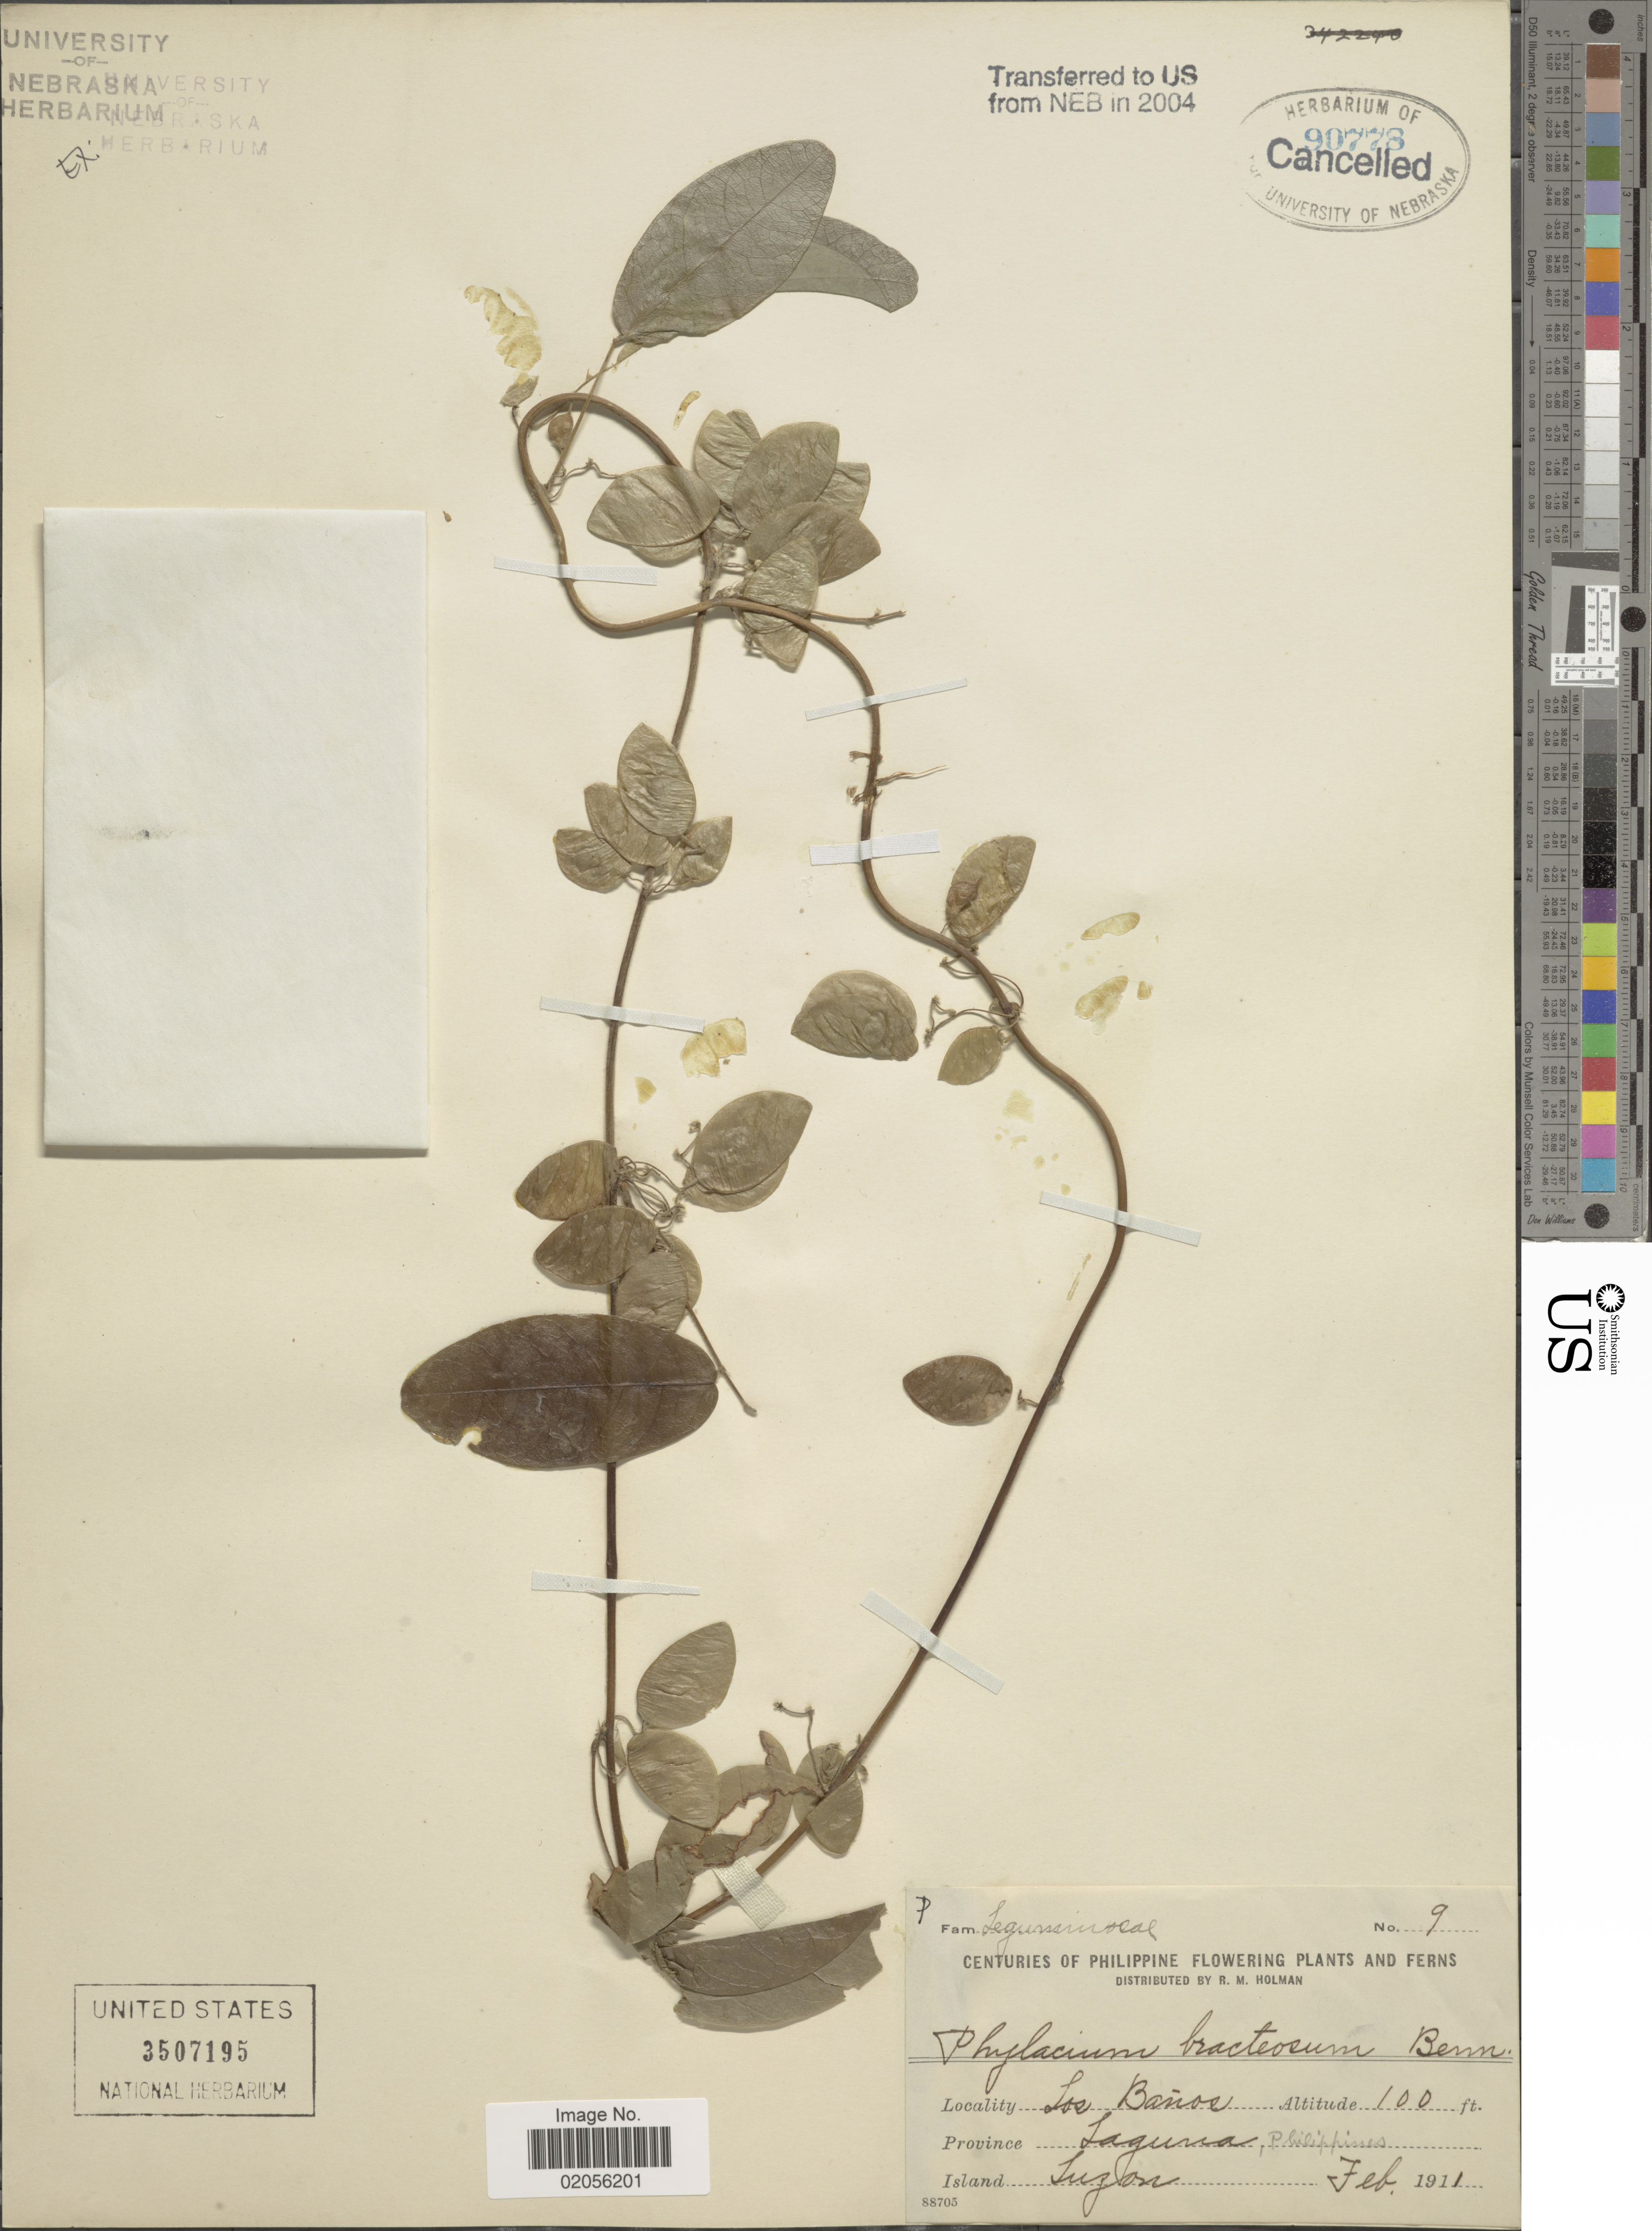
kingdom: Plantae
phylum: Tracheophyta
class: Magnoliopsida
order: Fabales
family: Fabaceae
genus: Phylacium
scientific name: Phylacium bracteosum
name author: Benn.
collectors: R. Holman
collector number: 9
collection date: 1911-02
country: Philippines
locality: Los Baños, Province Laguna. Island Luzon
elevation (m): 30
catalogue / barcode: US 3507195